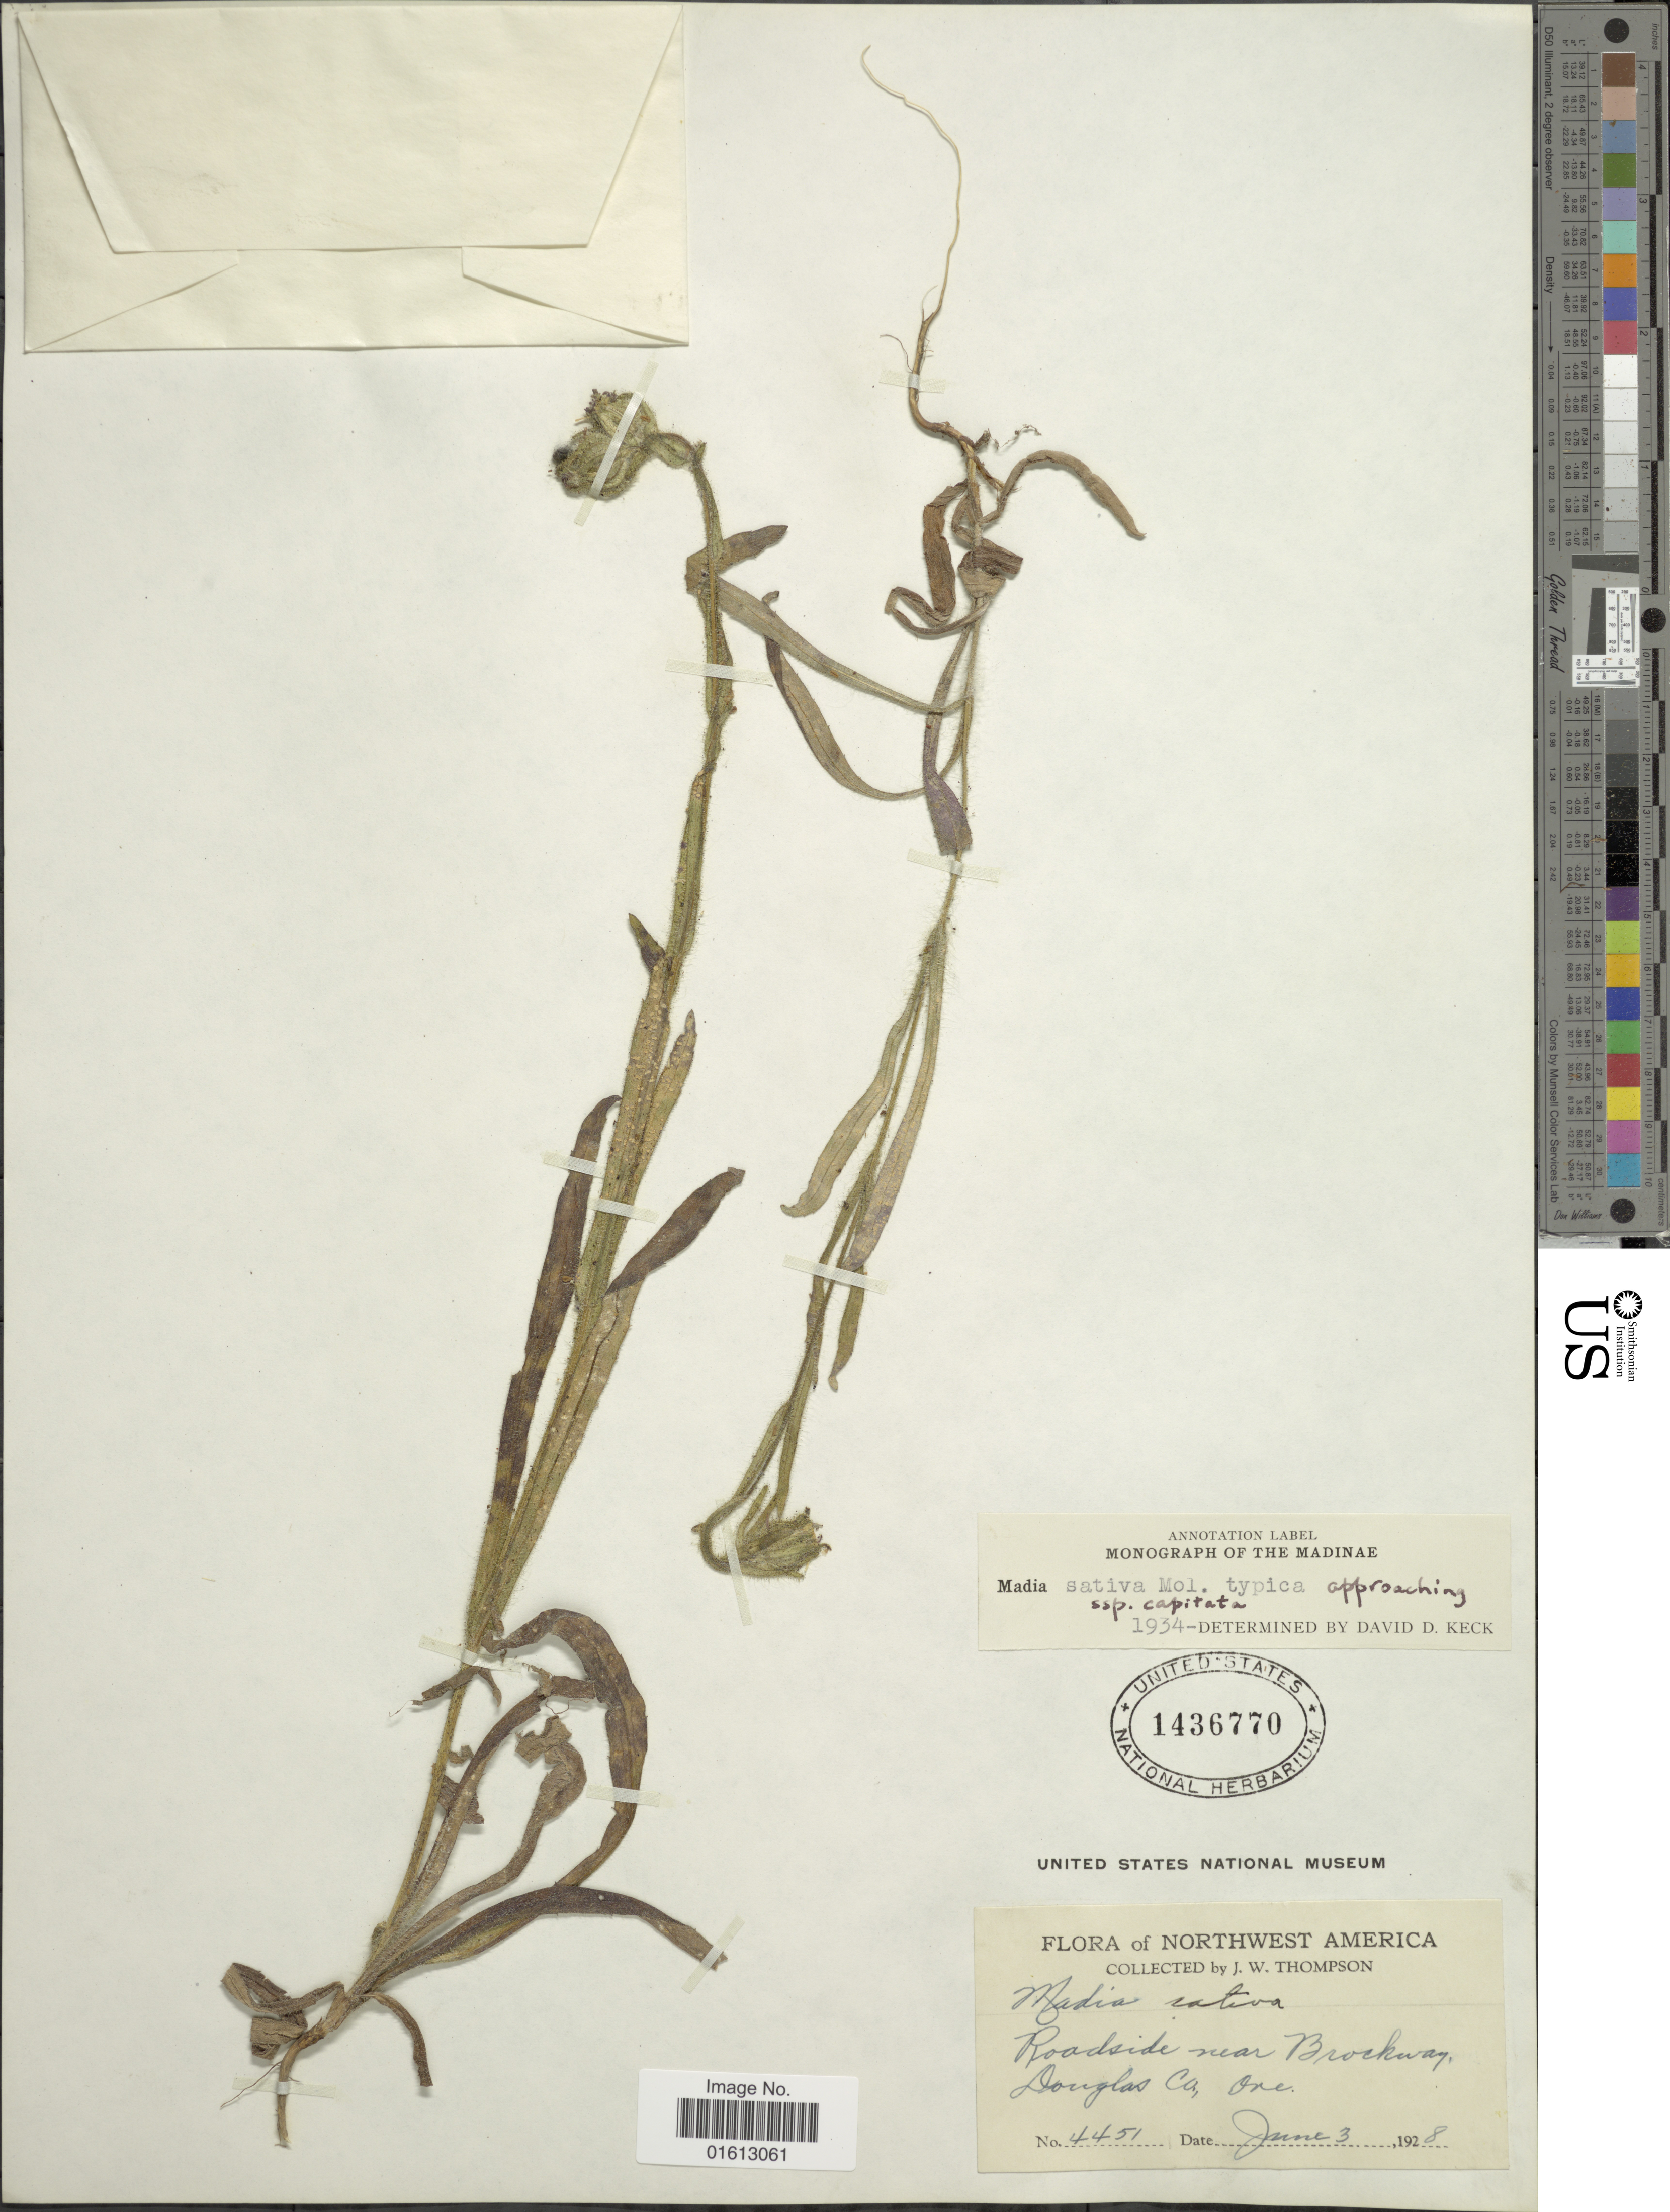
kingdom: Plantae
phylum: Tracheophyta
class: Magnoliopsida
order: Asterales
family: Asteraceae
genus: Madia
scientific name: Madia sativa subsp. sativa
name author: Molina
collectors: J. W. Thompson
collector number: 4451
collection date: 1928-06-03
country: United States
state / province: Oregon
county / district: Douglas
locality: Northwest America, roadside near Brockway Douglas Co. Ore.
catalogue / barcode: US 1436770